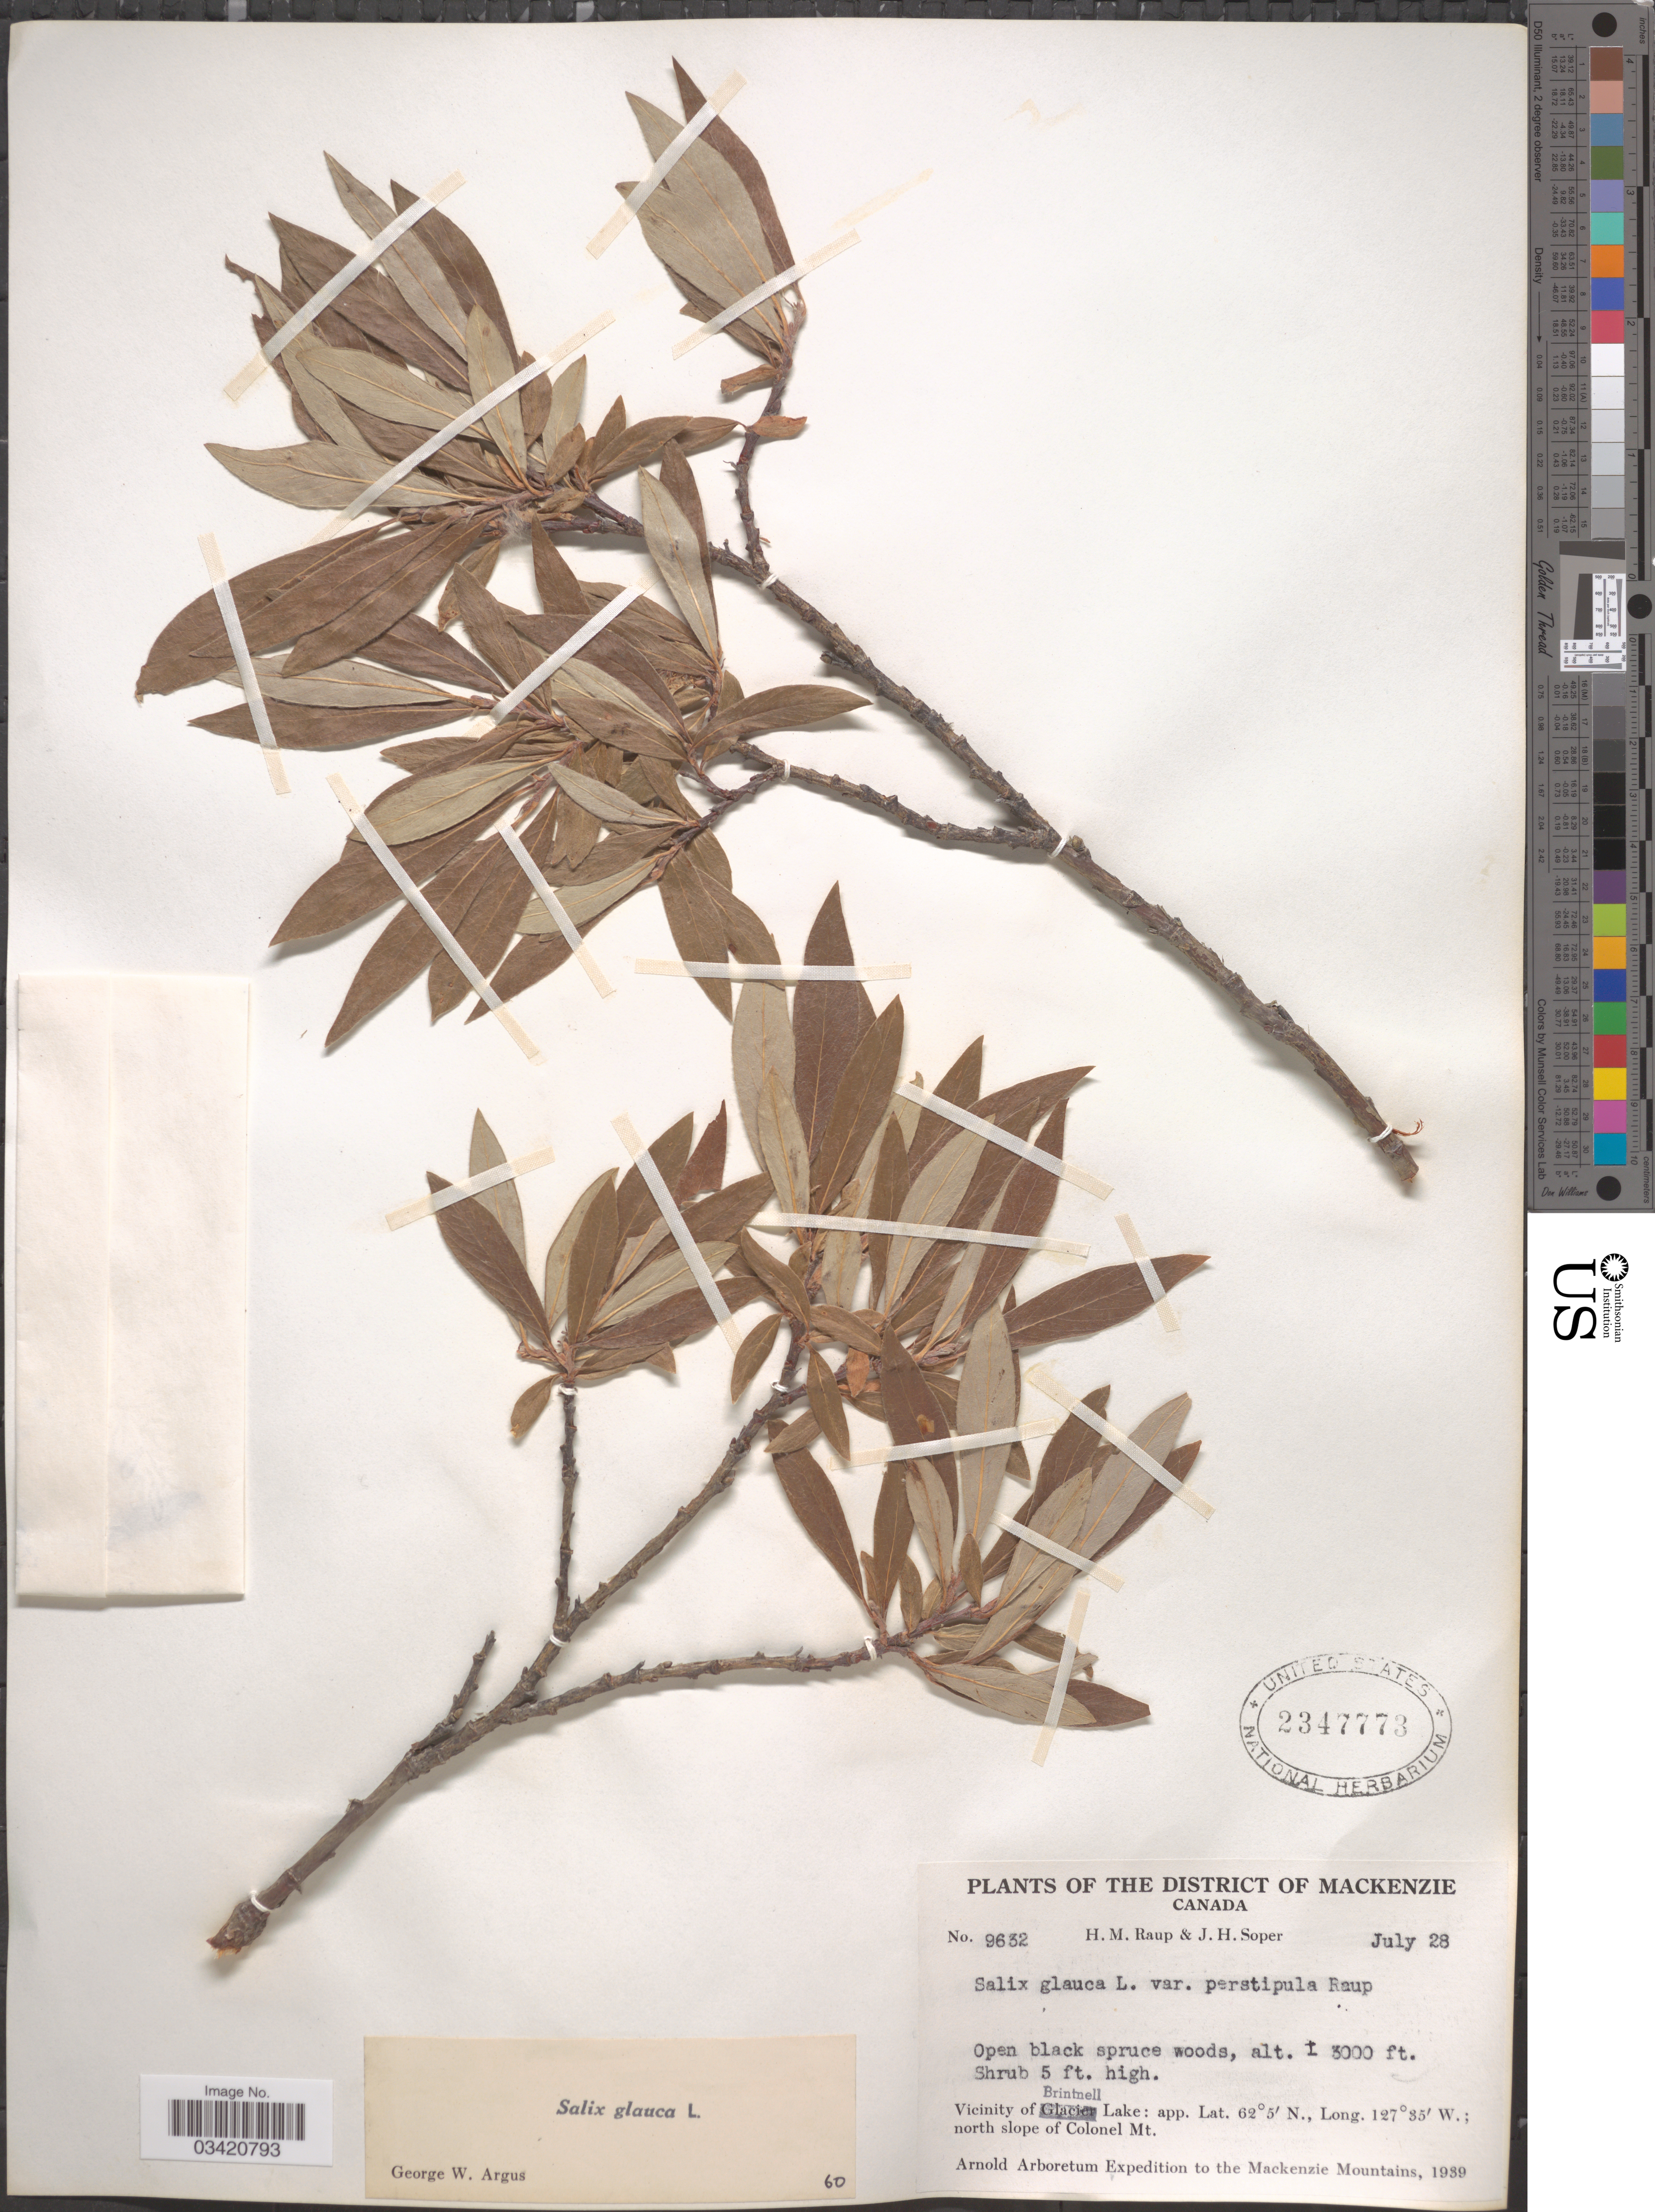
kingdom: Plantae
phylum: Tracheophyta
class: Magnoliopsida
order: Malpighiales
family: Salicaceae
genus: Salix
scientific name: Salix glauca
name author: L.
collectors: H. Raup & J. H. Soper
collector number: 9632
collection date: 1939-07-28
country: Canada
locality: District of Mackenzie. Vicinity of Brintnell Lake; north slope of Colonel Mt. Mackenzie Mountains.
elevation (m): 914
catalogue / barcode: US 2347773